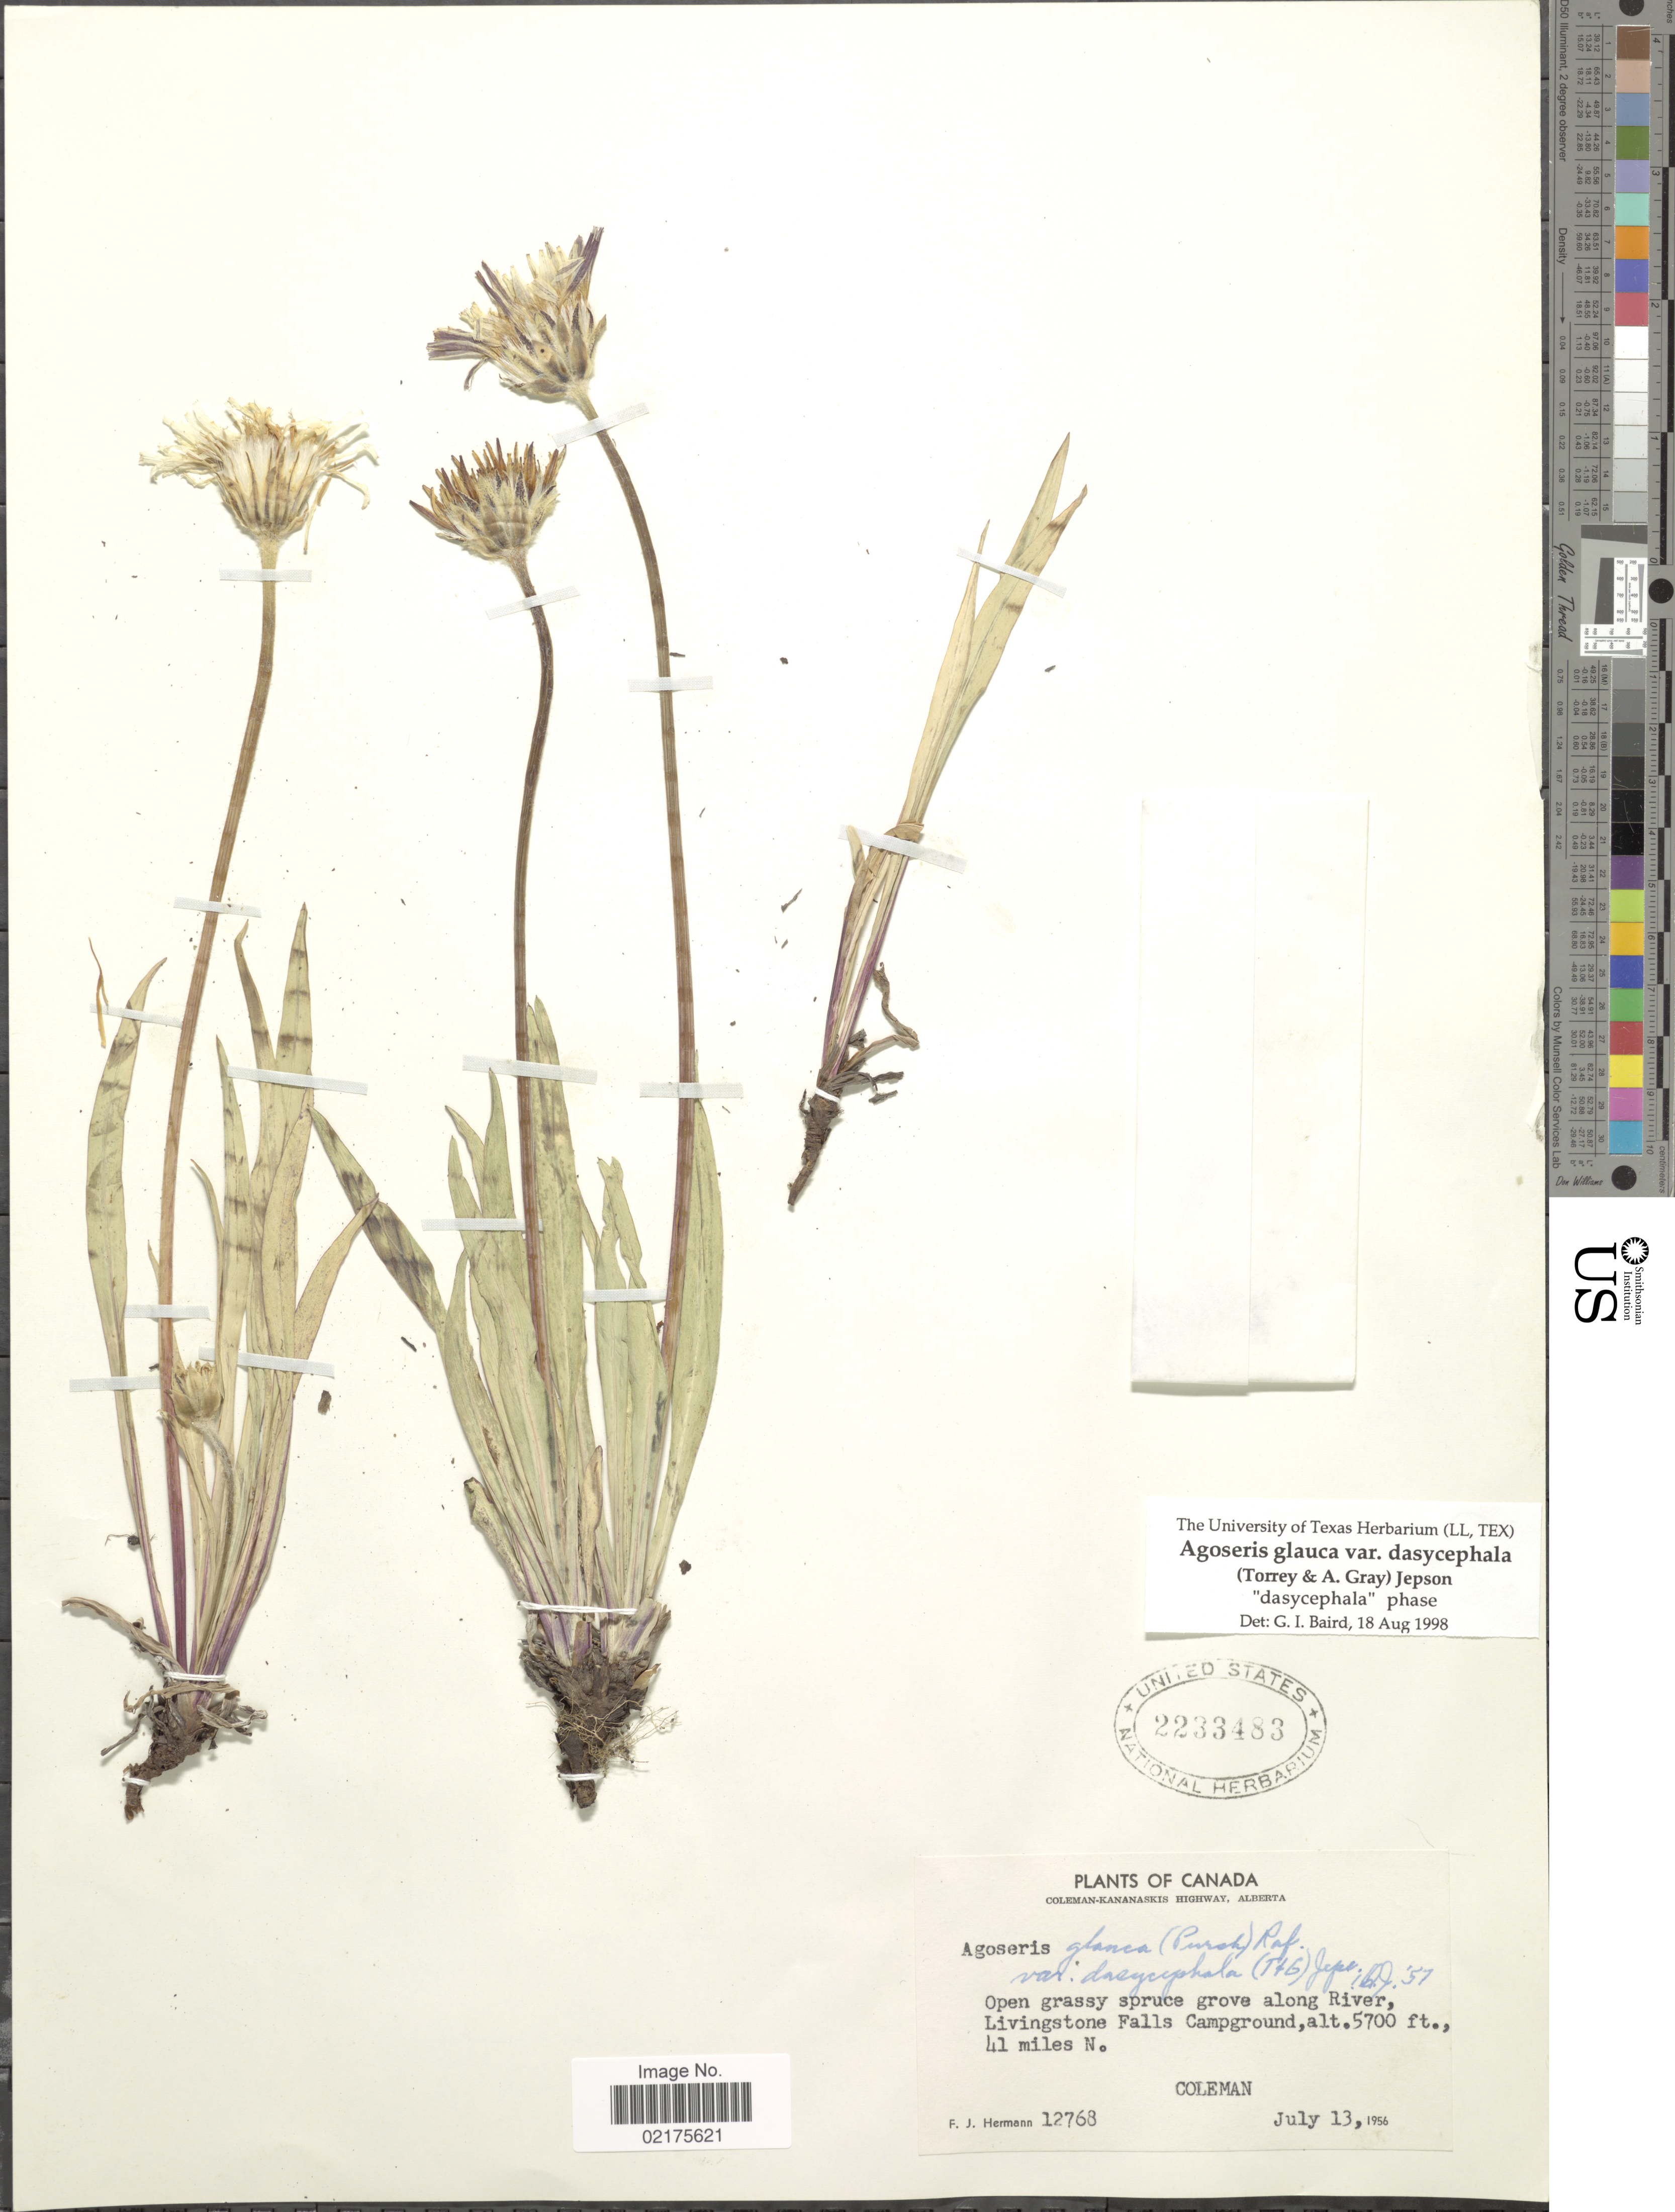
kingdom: Plantae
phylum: Tracheophyta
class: Magnoliopsida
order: Asterales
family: Asteraceae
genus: Agoseris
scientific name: Agoseris glauca var. dasycephala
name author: (Torr. & A. Gray) Jeps.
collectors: F. J. Hermann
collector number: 12768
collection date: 1956-07-13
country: Canada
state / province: Alberta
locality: Opeen grassy spruce grove along River, Livingstone Falls Campground, 41 miles N, Coleman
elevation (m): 1737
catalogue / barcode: US 2233483